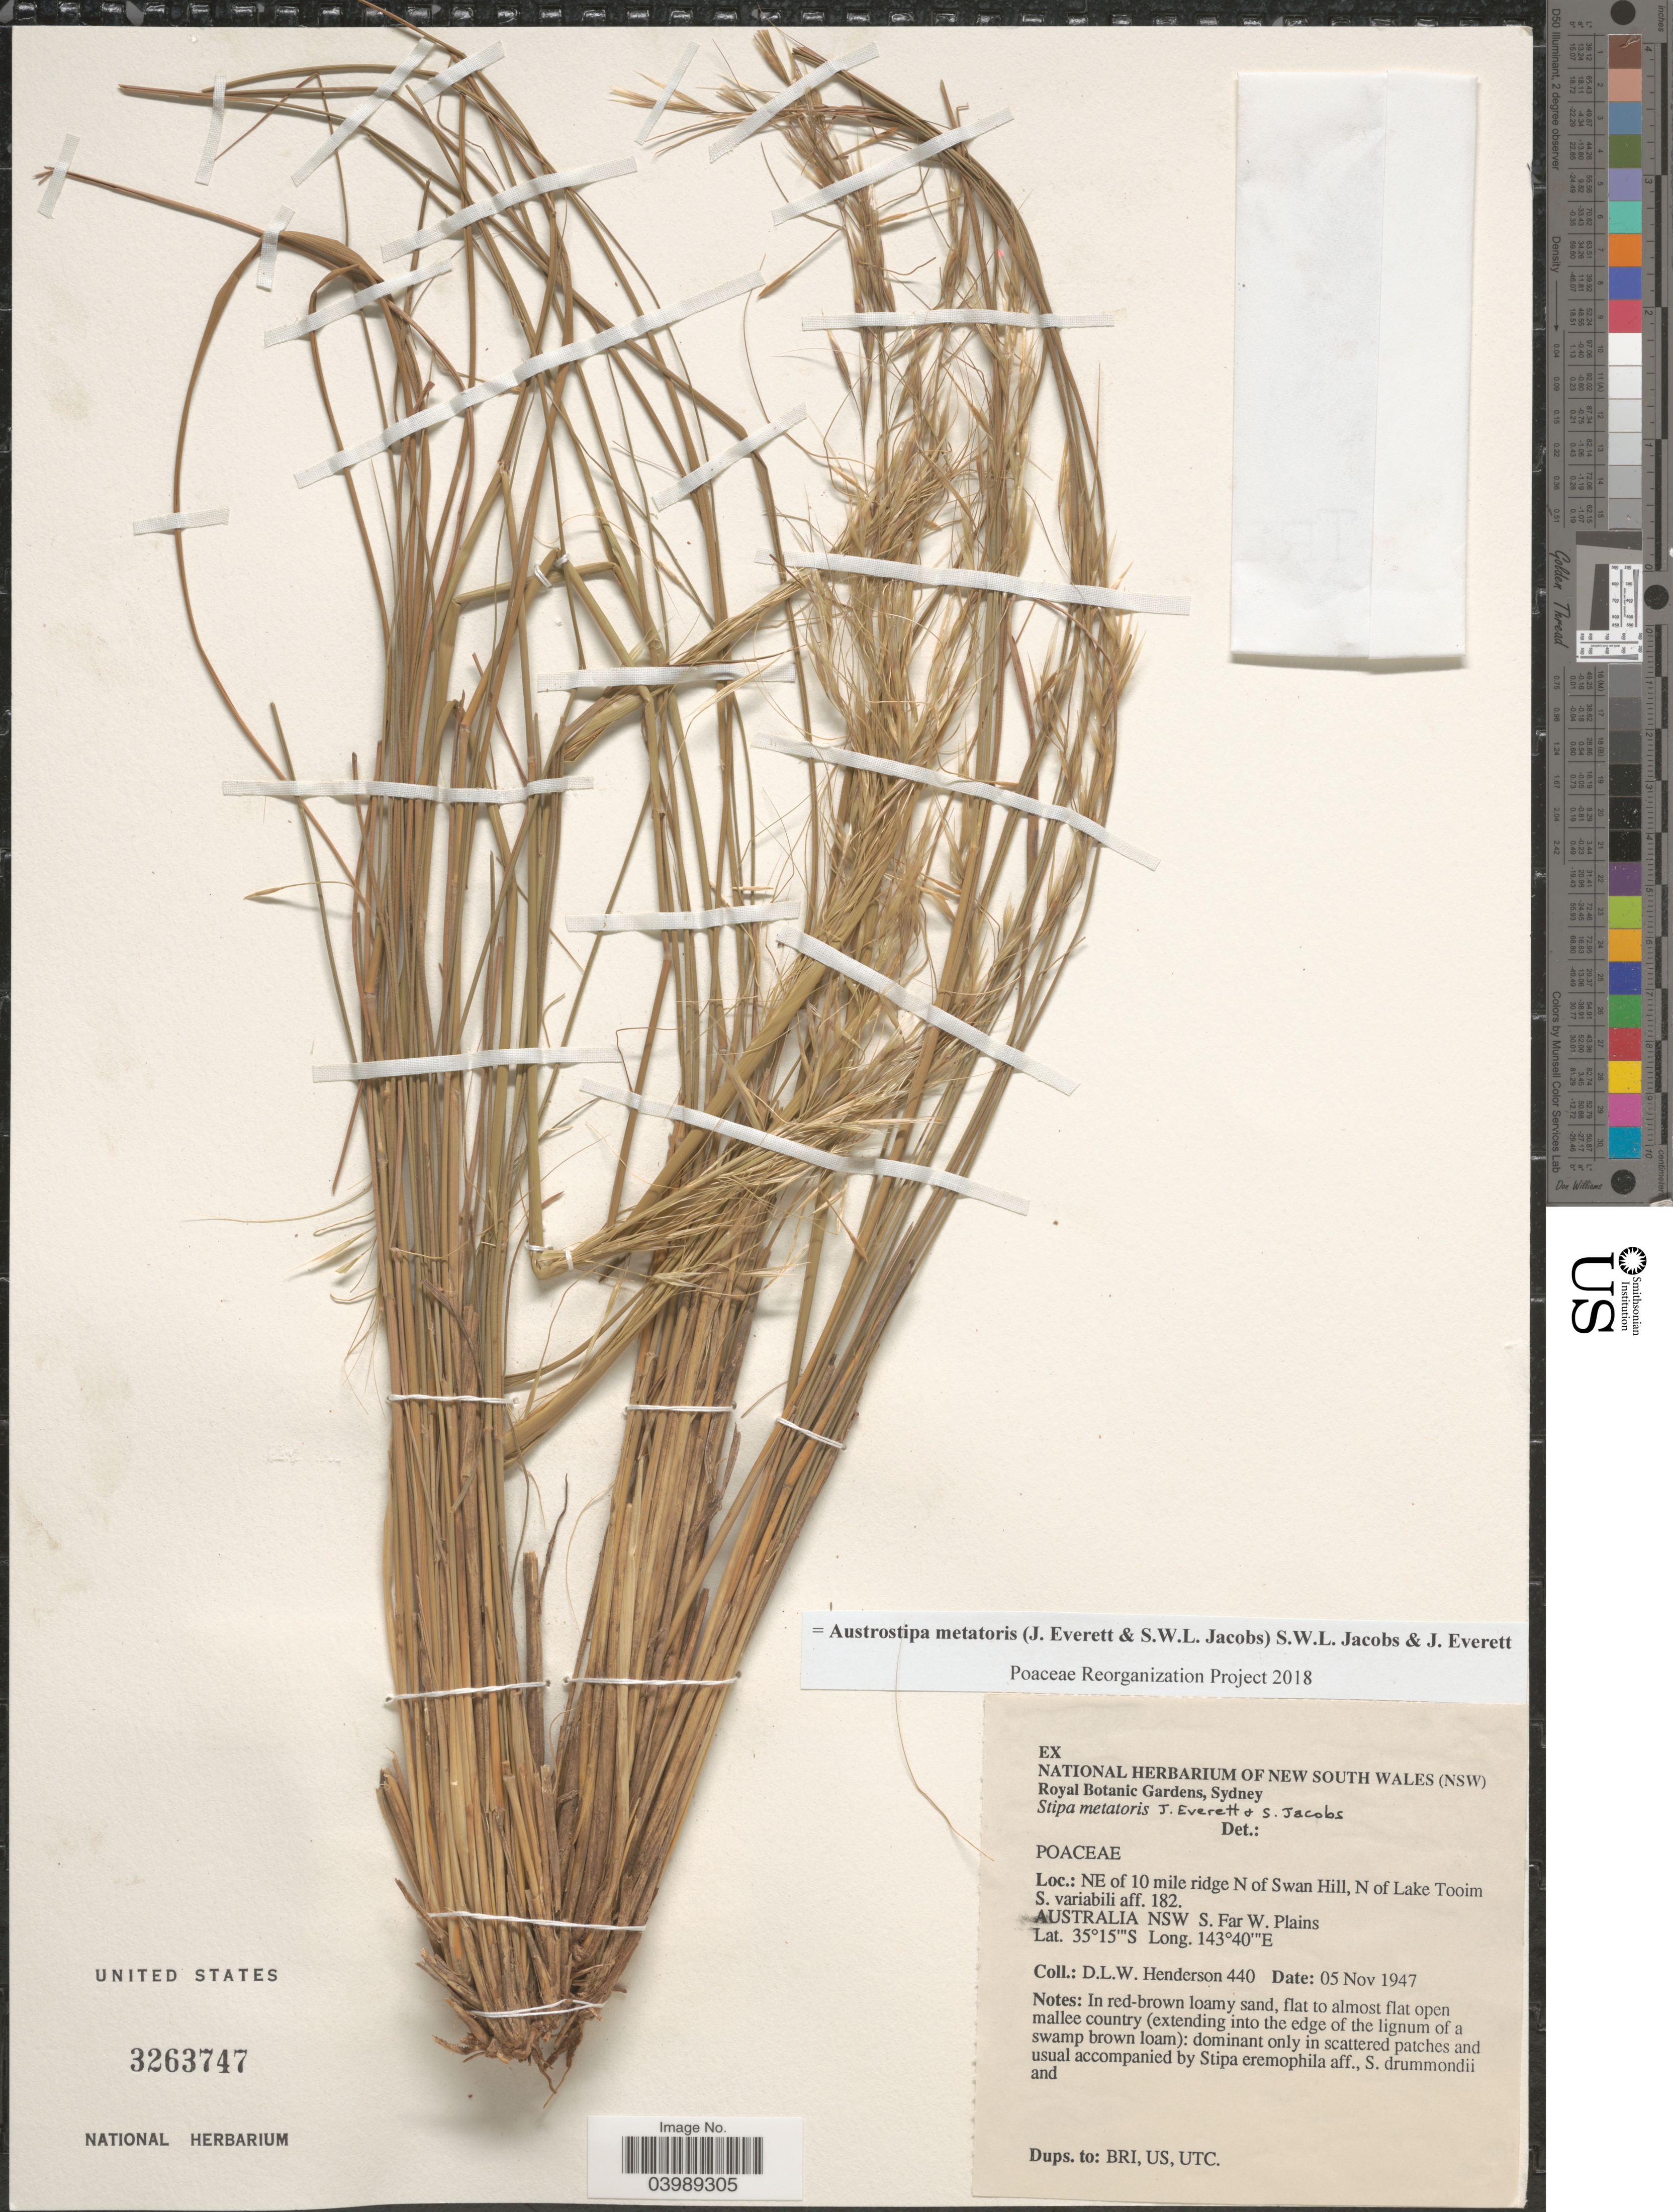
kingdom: Plantae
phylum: Tracheophyta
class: Liliopsida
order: Poales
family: Poaceae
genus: Austrostipa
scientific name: Austrostipa metatoris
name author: (J. Everett & S.W.L. Jacobs) S.W.L. Jacobs & J. Everett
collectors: D. Henderson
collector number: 440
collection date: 1947-11-05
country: Australia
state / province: New South Wales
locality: NE of 10 mile ridge N of Swan Hill, N of Lake Tooim S. variabili aff. 182. S. Far W. Plains.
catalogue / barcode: US 3263747